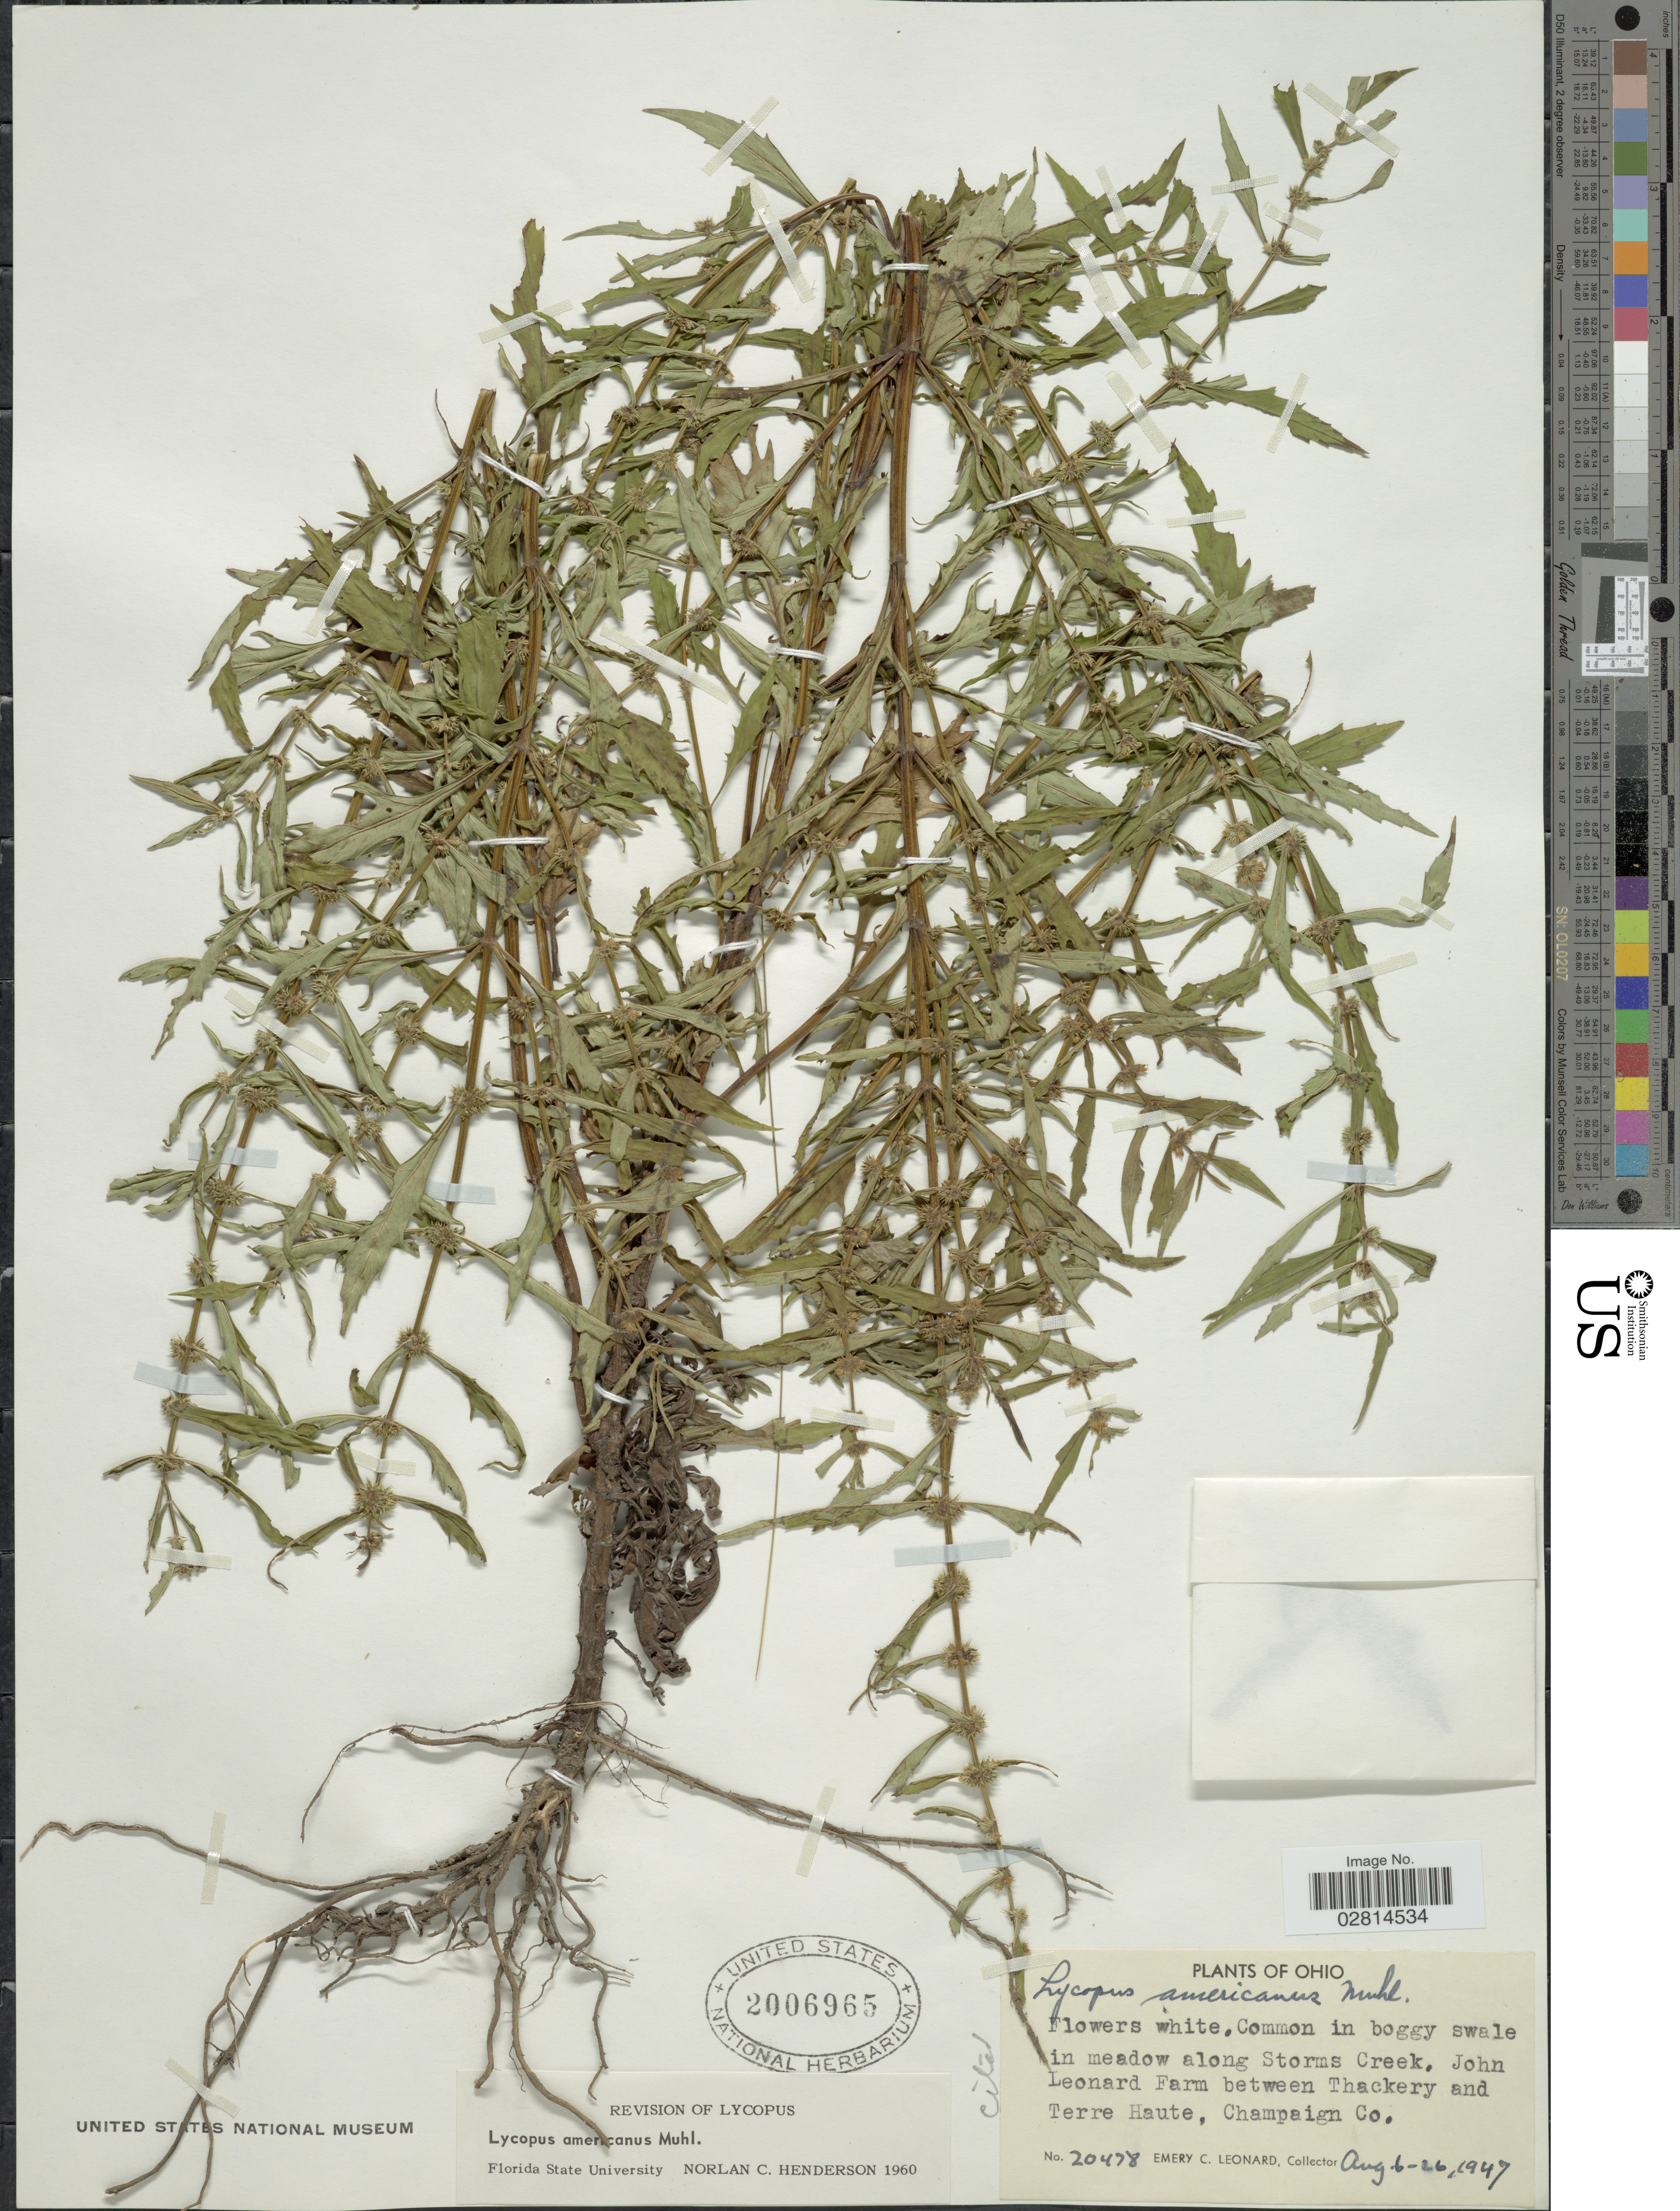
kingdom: Plantae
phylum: Tracheophyta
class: Magnoliopsida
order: Lamiales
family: Lamiaceae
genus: Lycopus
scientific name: Lycopus americanus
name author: Muhl. ex W.P.C. Barton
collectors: E. C. Leonard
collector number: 20478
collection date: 1947-08-06/1947-08-26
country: United States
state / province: Ohio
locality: In boggy swale in meadow along Storms Creek. John Leonard Farm between Thackery and Terre Haute, Champaign Co.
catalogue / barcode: US 2006965